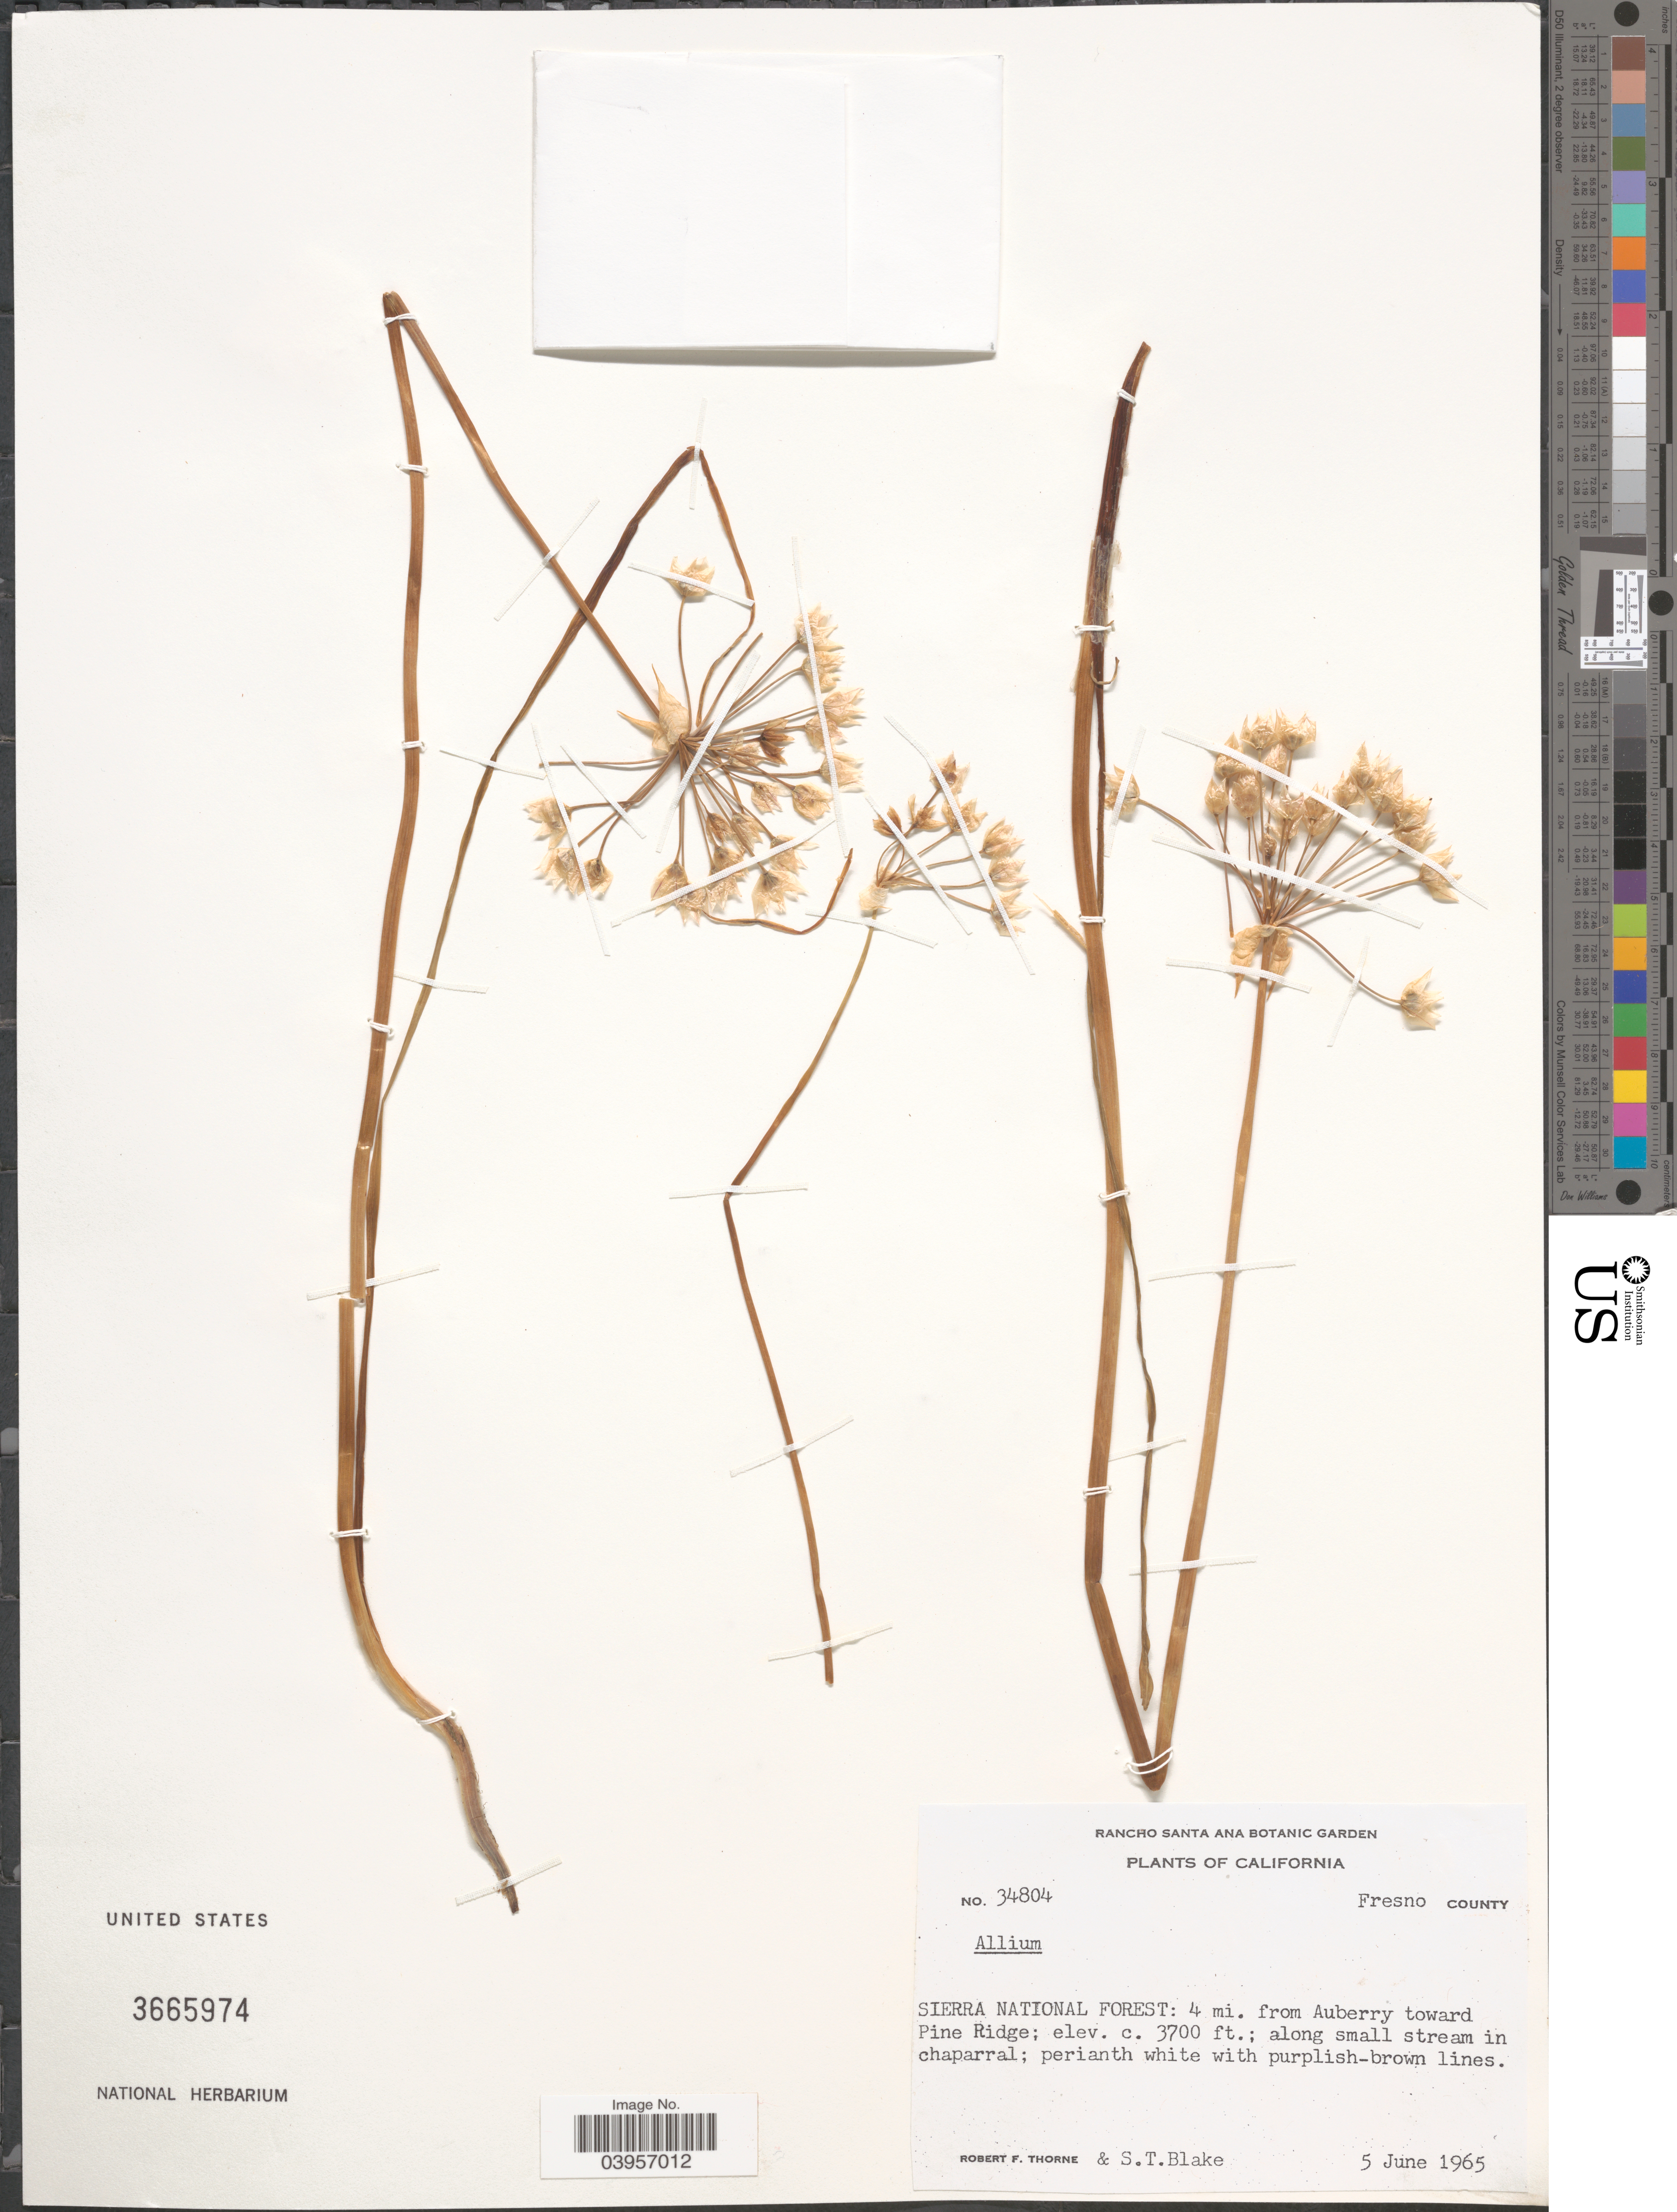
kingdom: Plantae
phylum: Tracheophyta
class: Liliopsida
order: Asparagales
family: Amaryllidaceae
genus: Allium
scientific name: Allium sp.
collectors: R. F. Thorne & S. T. Blake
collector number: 34804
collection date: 1965-06-05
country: United States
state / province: California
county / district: Fresno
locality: Fresno County. Sierra National Forest: 4 mi. from Auberry toward Pine Ridge.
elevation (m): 1128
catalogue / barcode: US 3665974